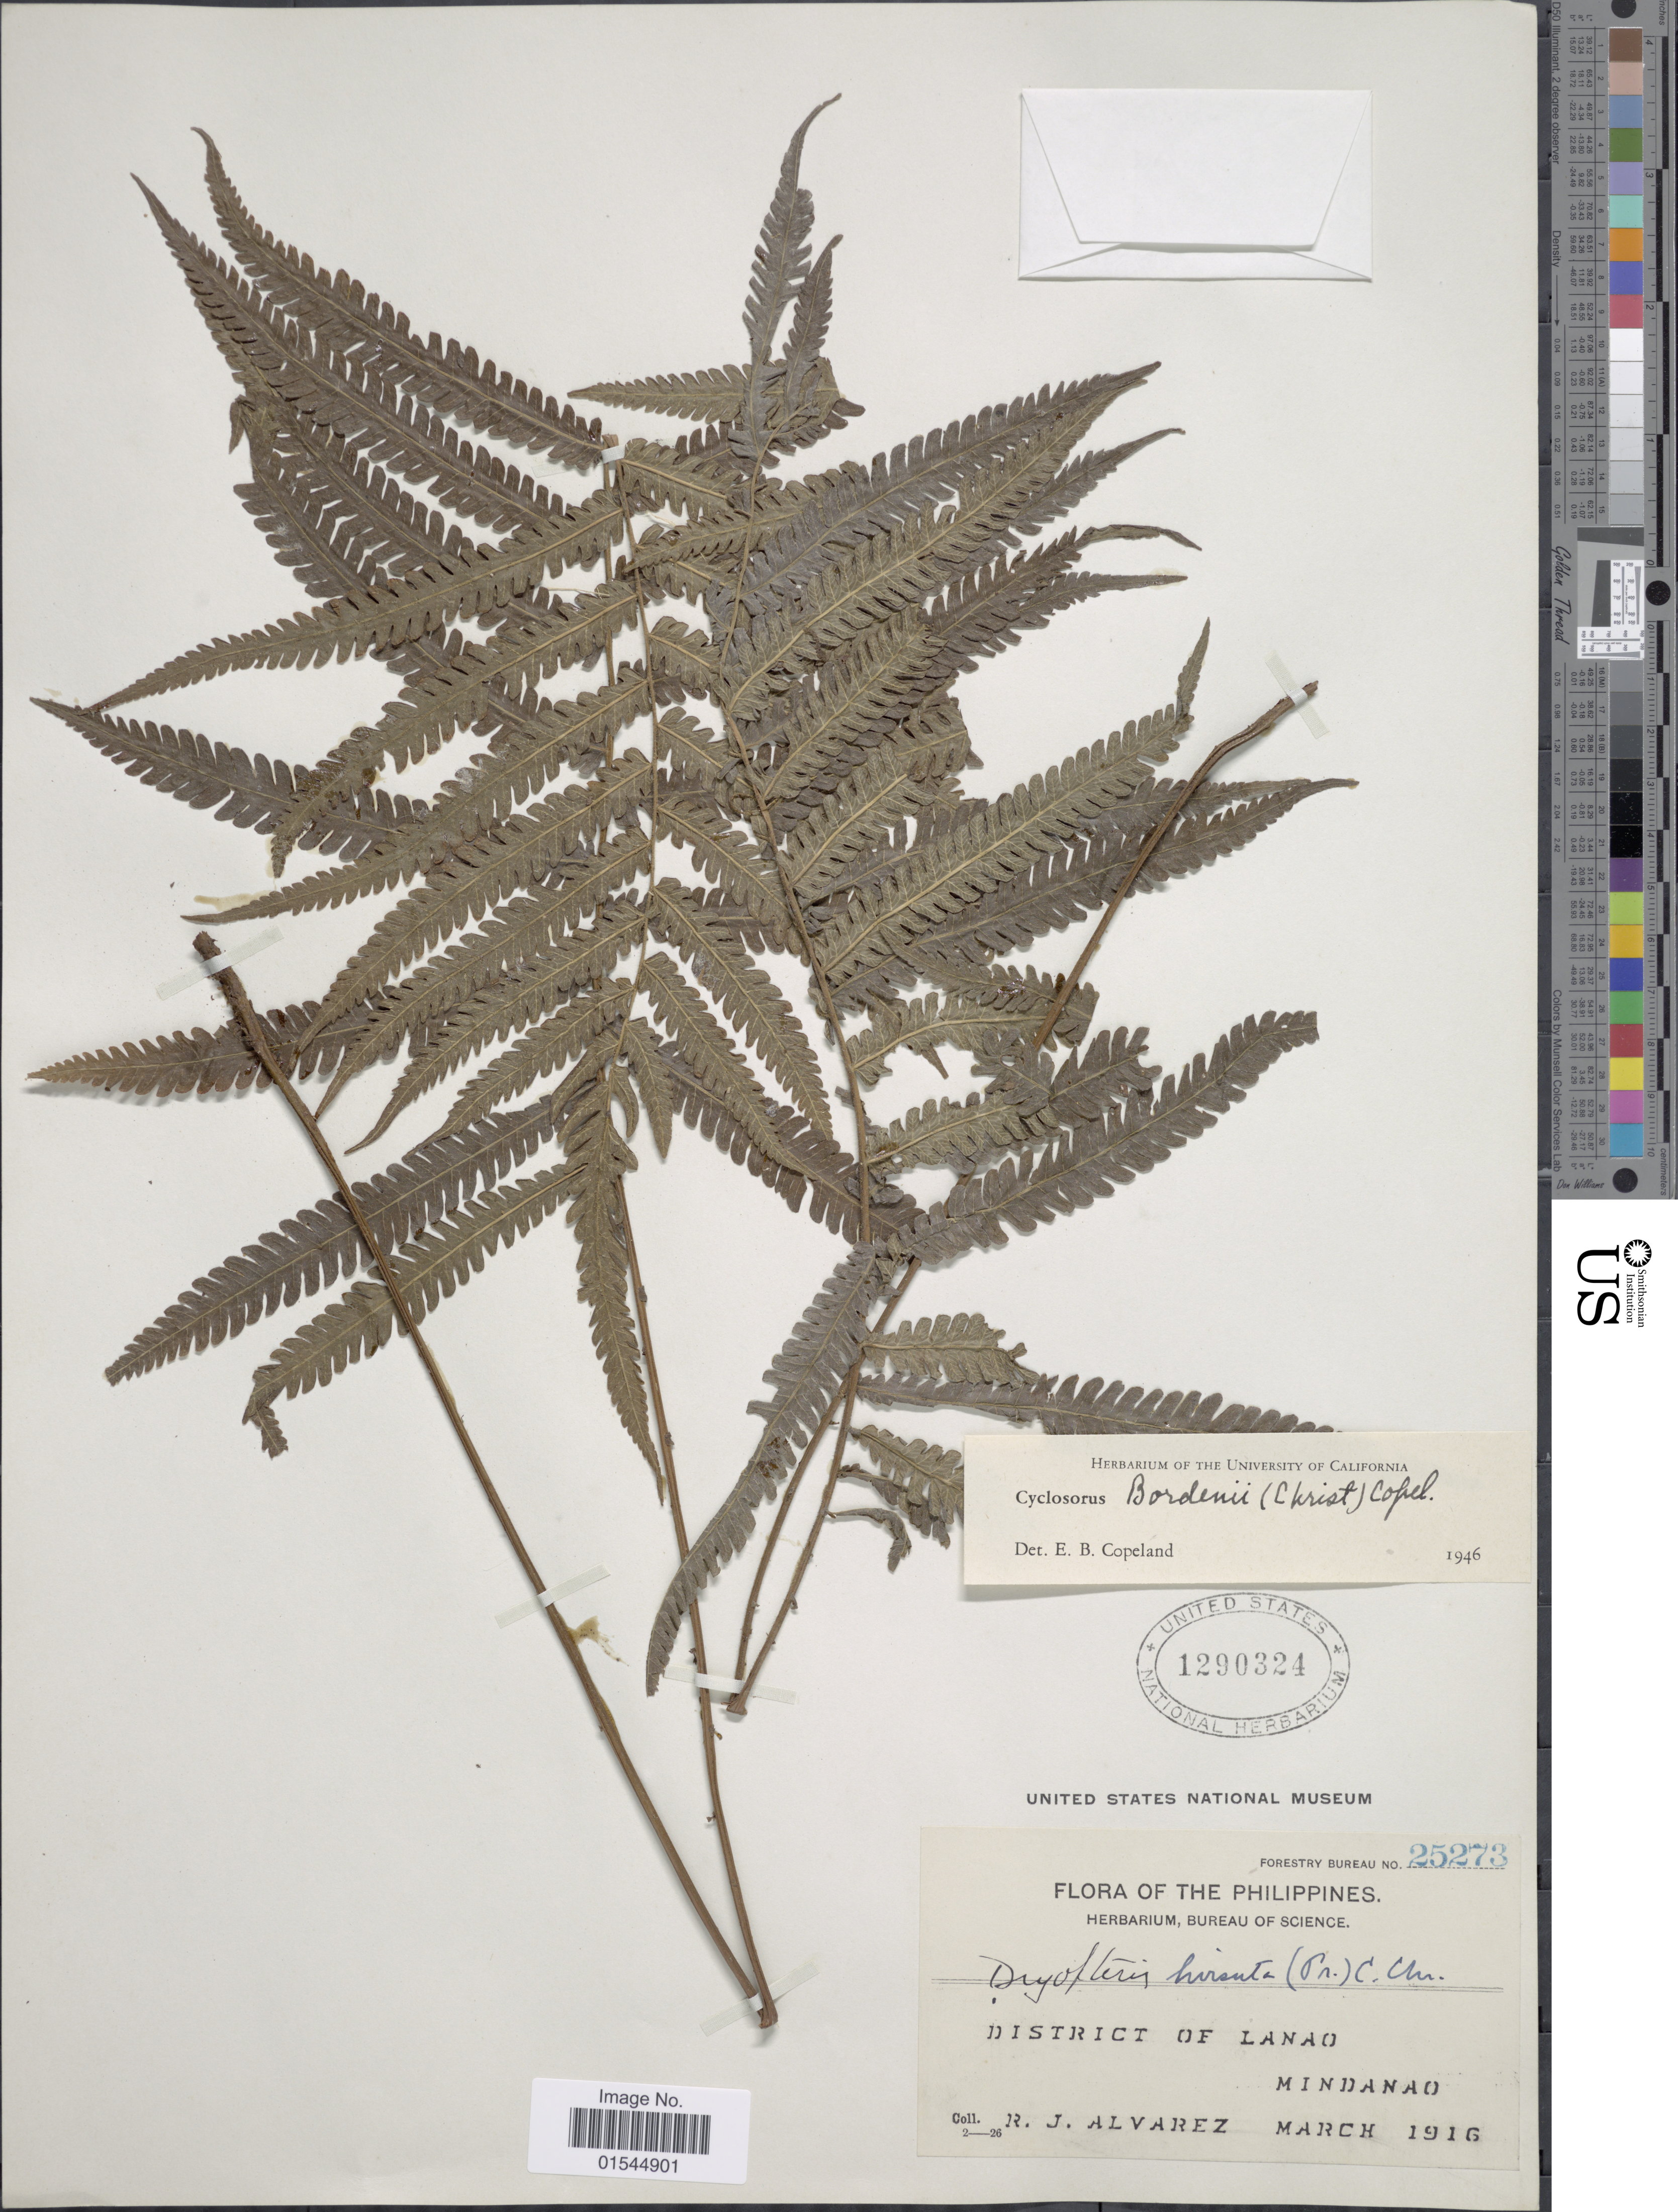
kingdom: Plantae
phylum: Tracheophyta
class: Polypodiopsida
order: Polypodiales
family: Thelypteridaceae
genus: Sphaerostephanos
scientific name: Sphaerostephanos heterocarpus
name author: (Blume) Holttum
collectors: R. Alvarez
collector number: Forestry Bureau 25273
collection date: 1916-03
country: Philippines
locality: District of Lanao, Mindanao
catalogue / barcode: US 1290324